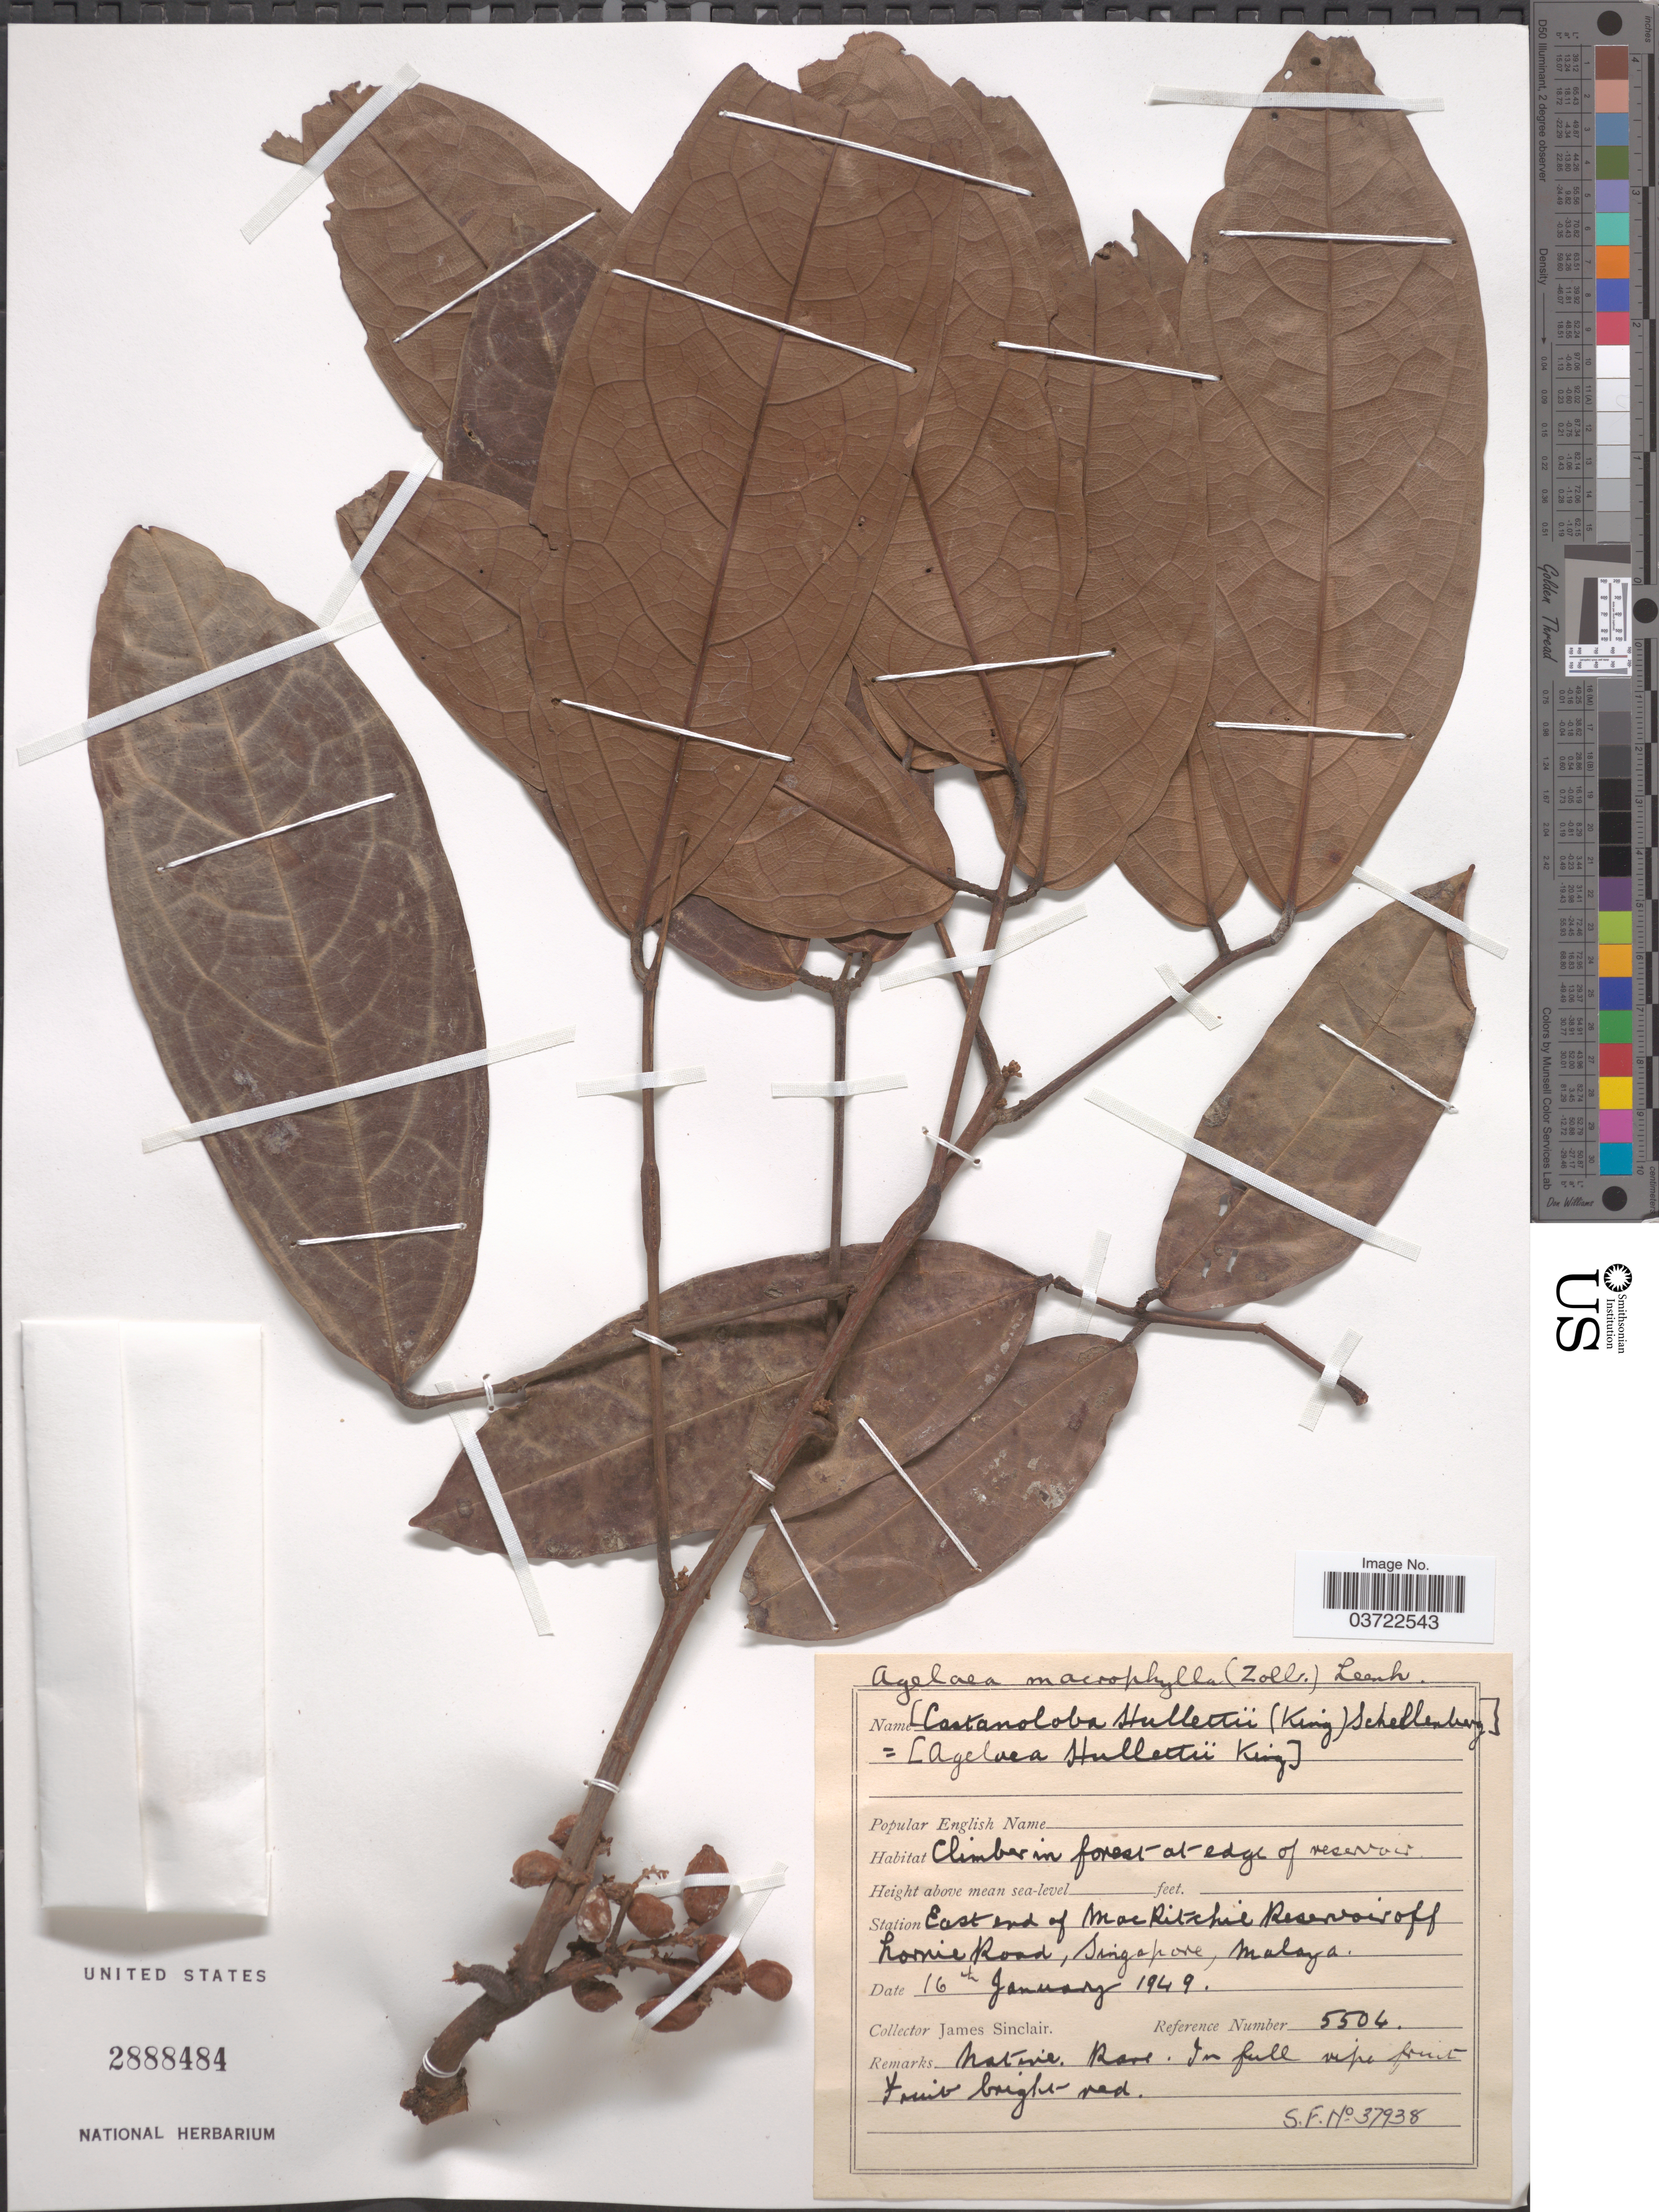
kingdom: Plantae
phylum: Tracheophyta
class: Magnoliopsida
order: Oxalidales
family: Connaraceae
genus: Agelaea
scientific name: Agelaea macrophylla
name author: (Zoll.) Leenh.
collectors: J. Sinclair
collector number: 5504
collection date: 1949-01-16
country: Singapore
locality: Station East end of MacRitchie Reservoir off Lornie Road, Malaya.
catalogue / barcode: US 2888484